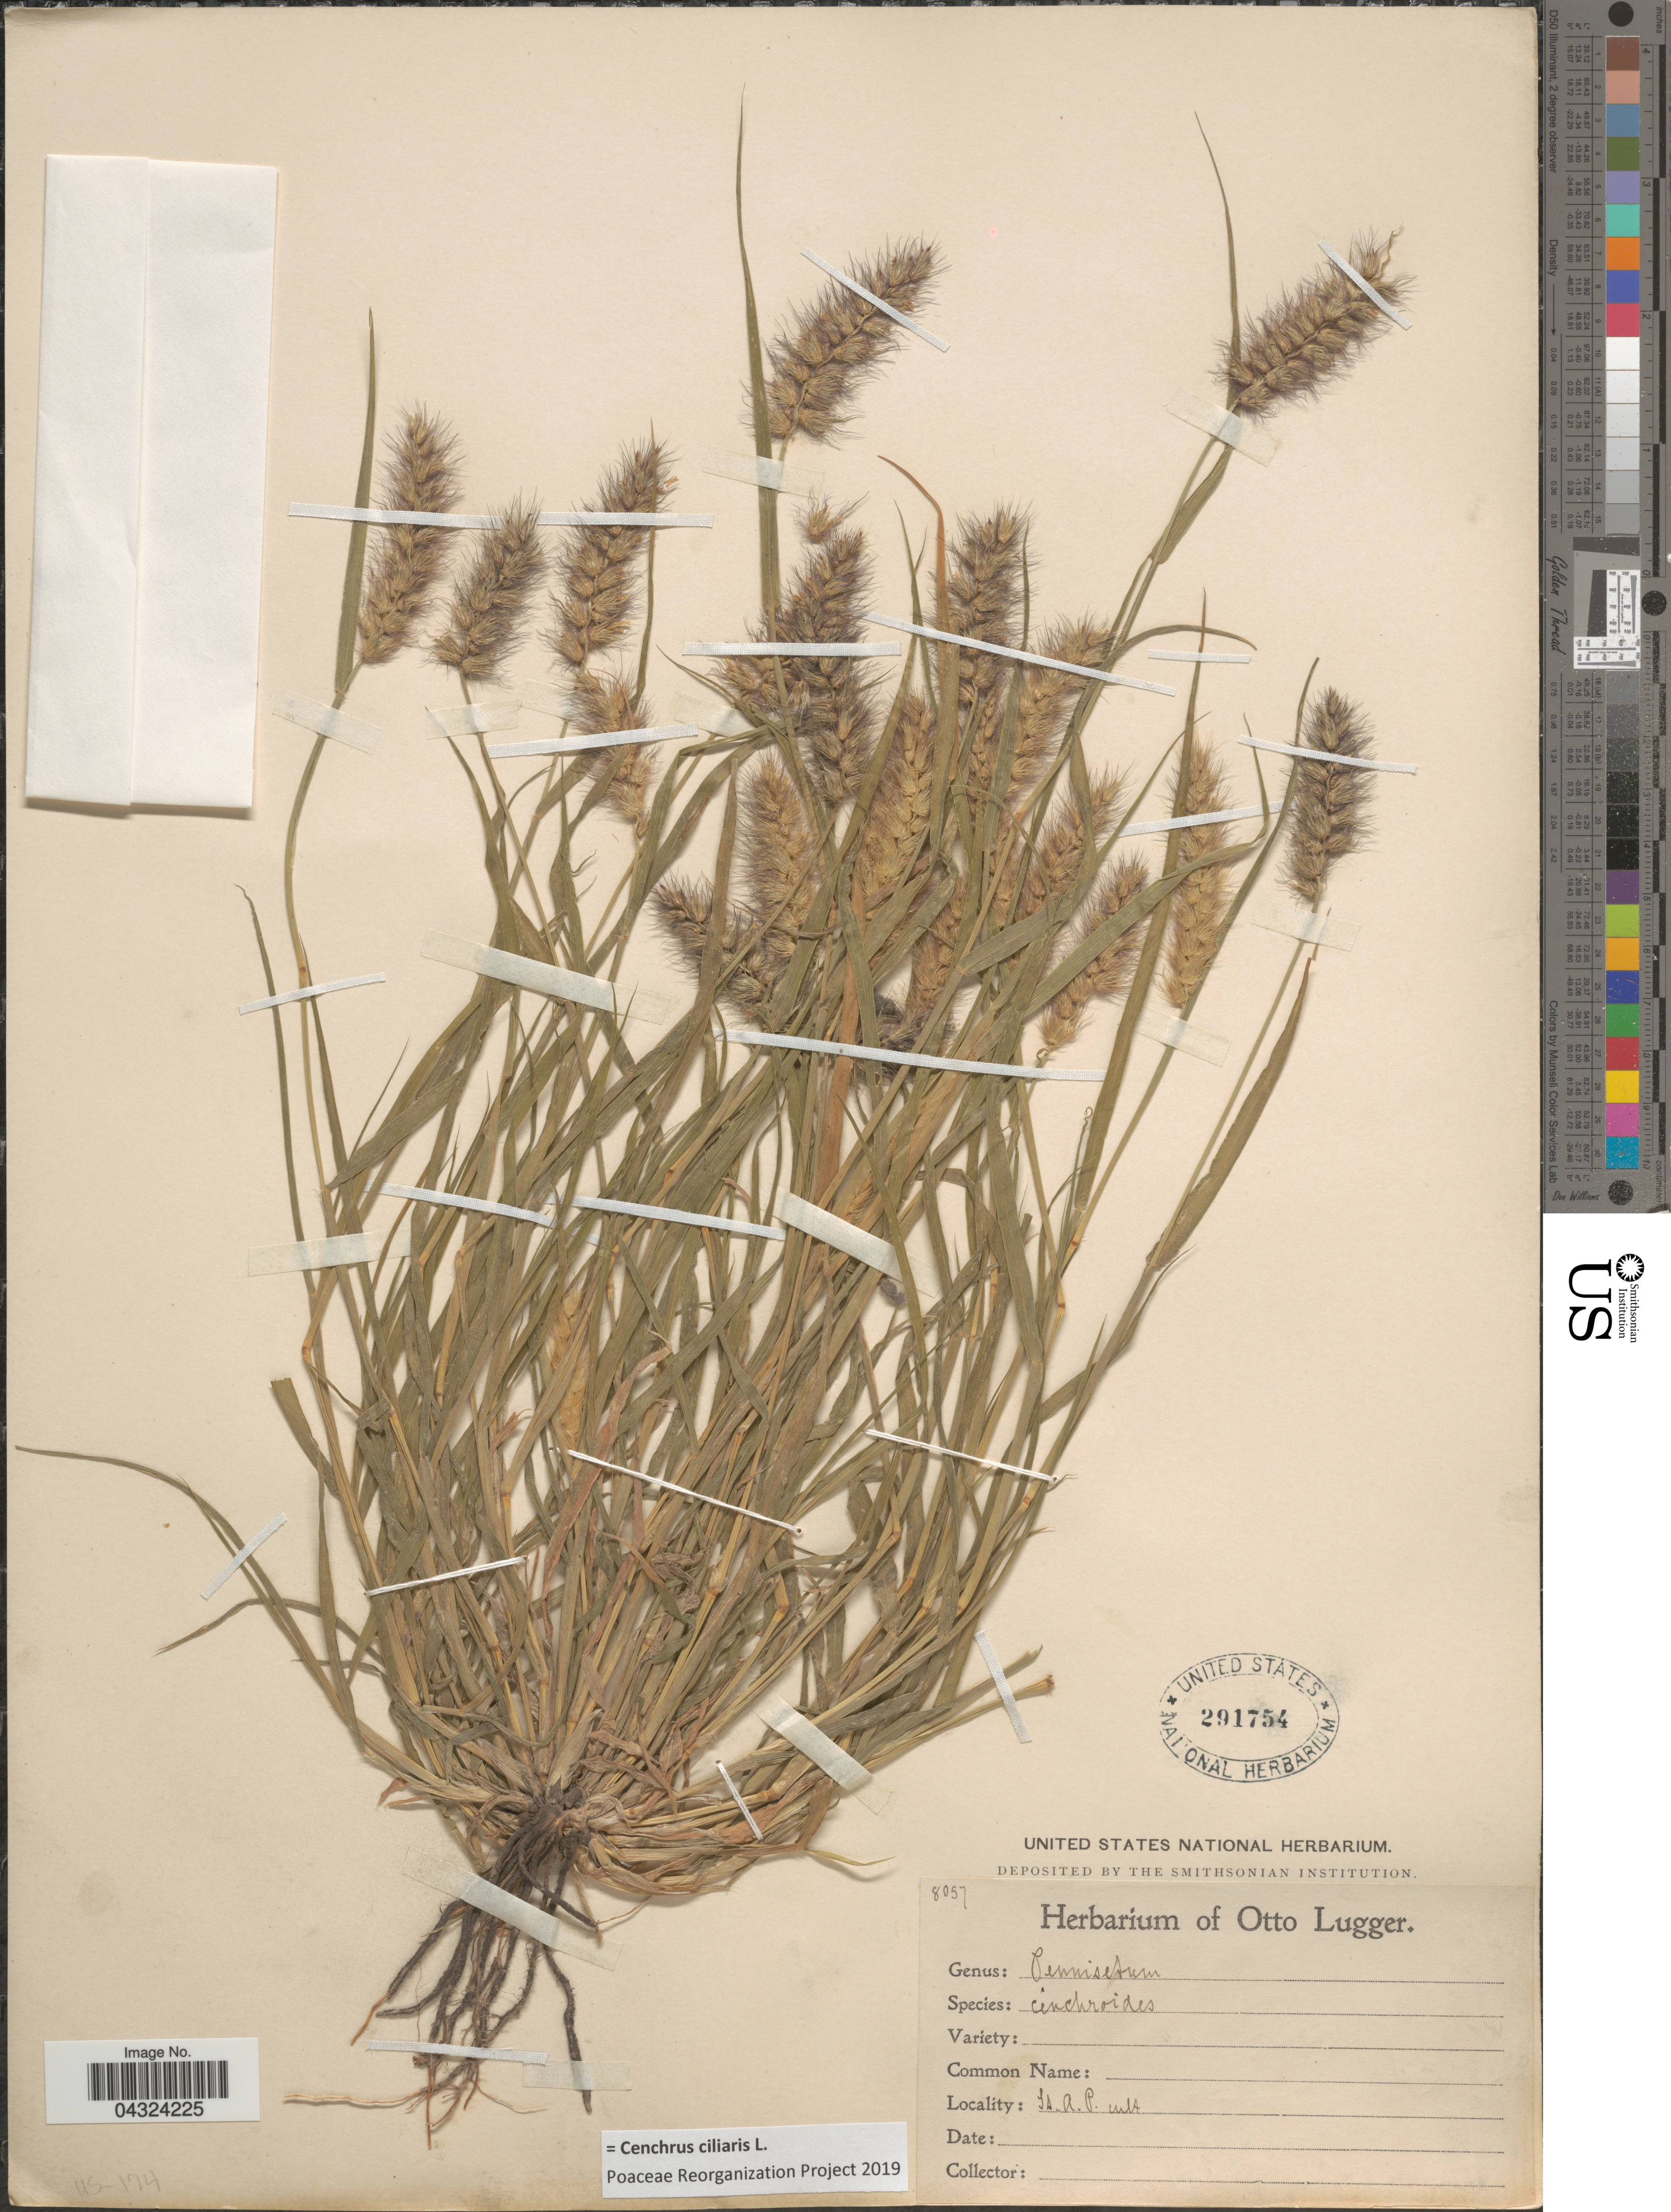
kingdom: Plantae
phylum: Tracheophyta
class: Liliopsida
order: Poales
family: Poaceae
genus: Cenchrus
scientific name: Cenchrus ciliaris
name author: L.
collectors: Ex herb. Otto Lugger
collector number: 8057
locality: J.S. A. P. [interpreted] cult.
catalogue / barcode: US 291754